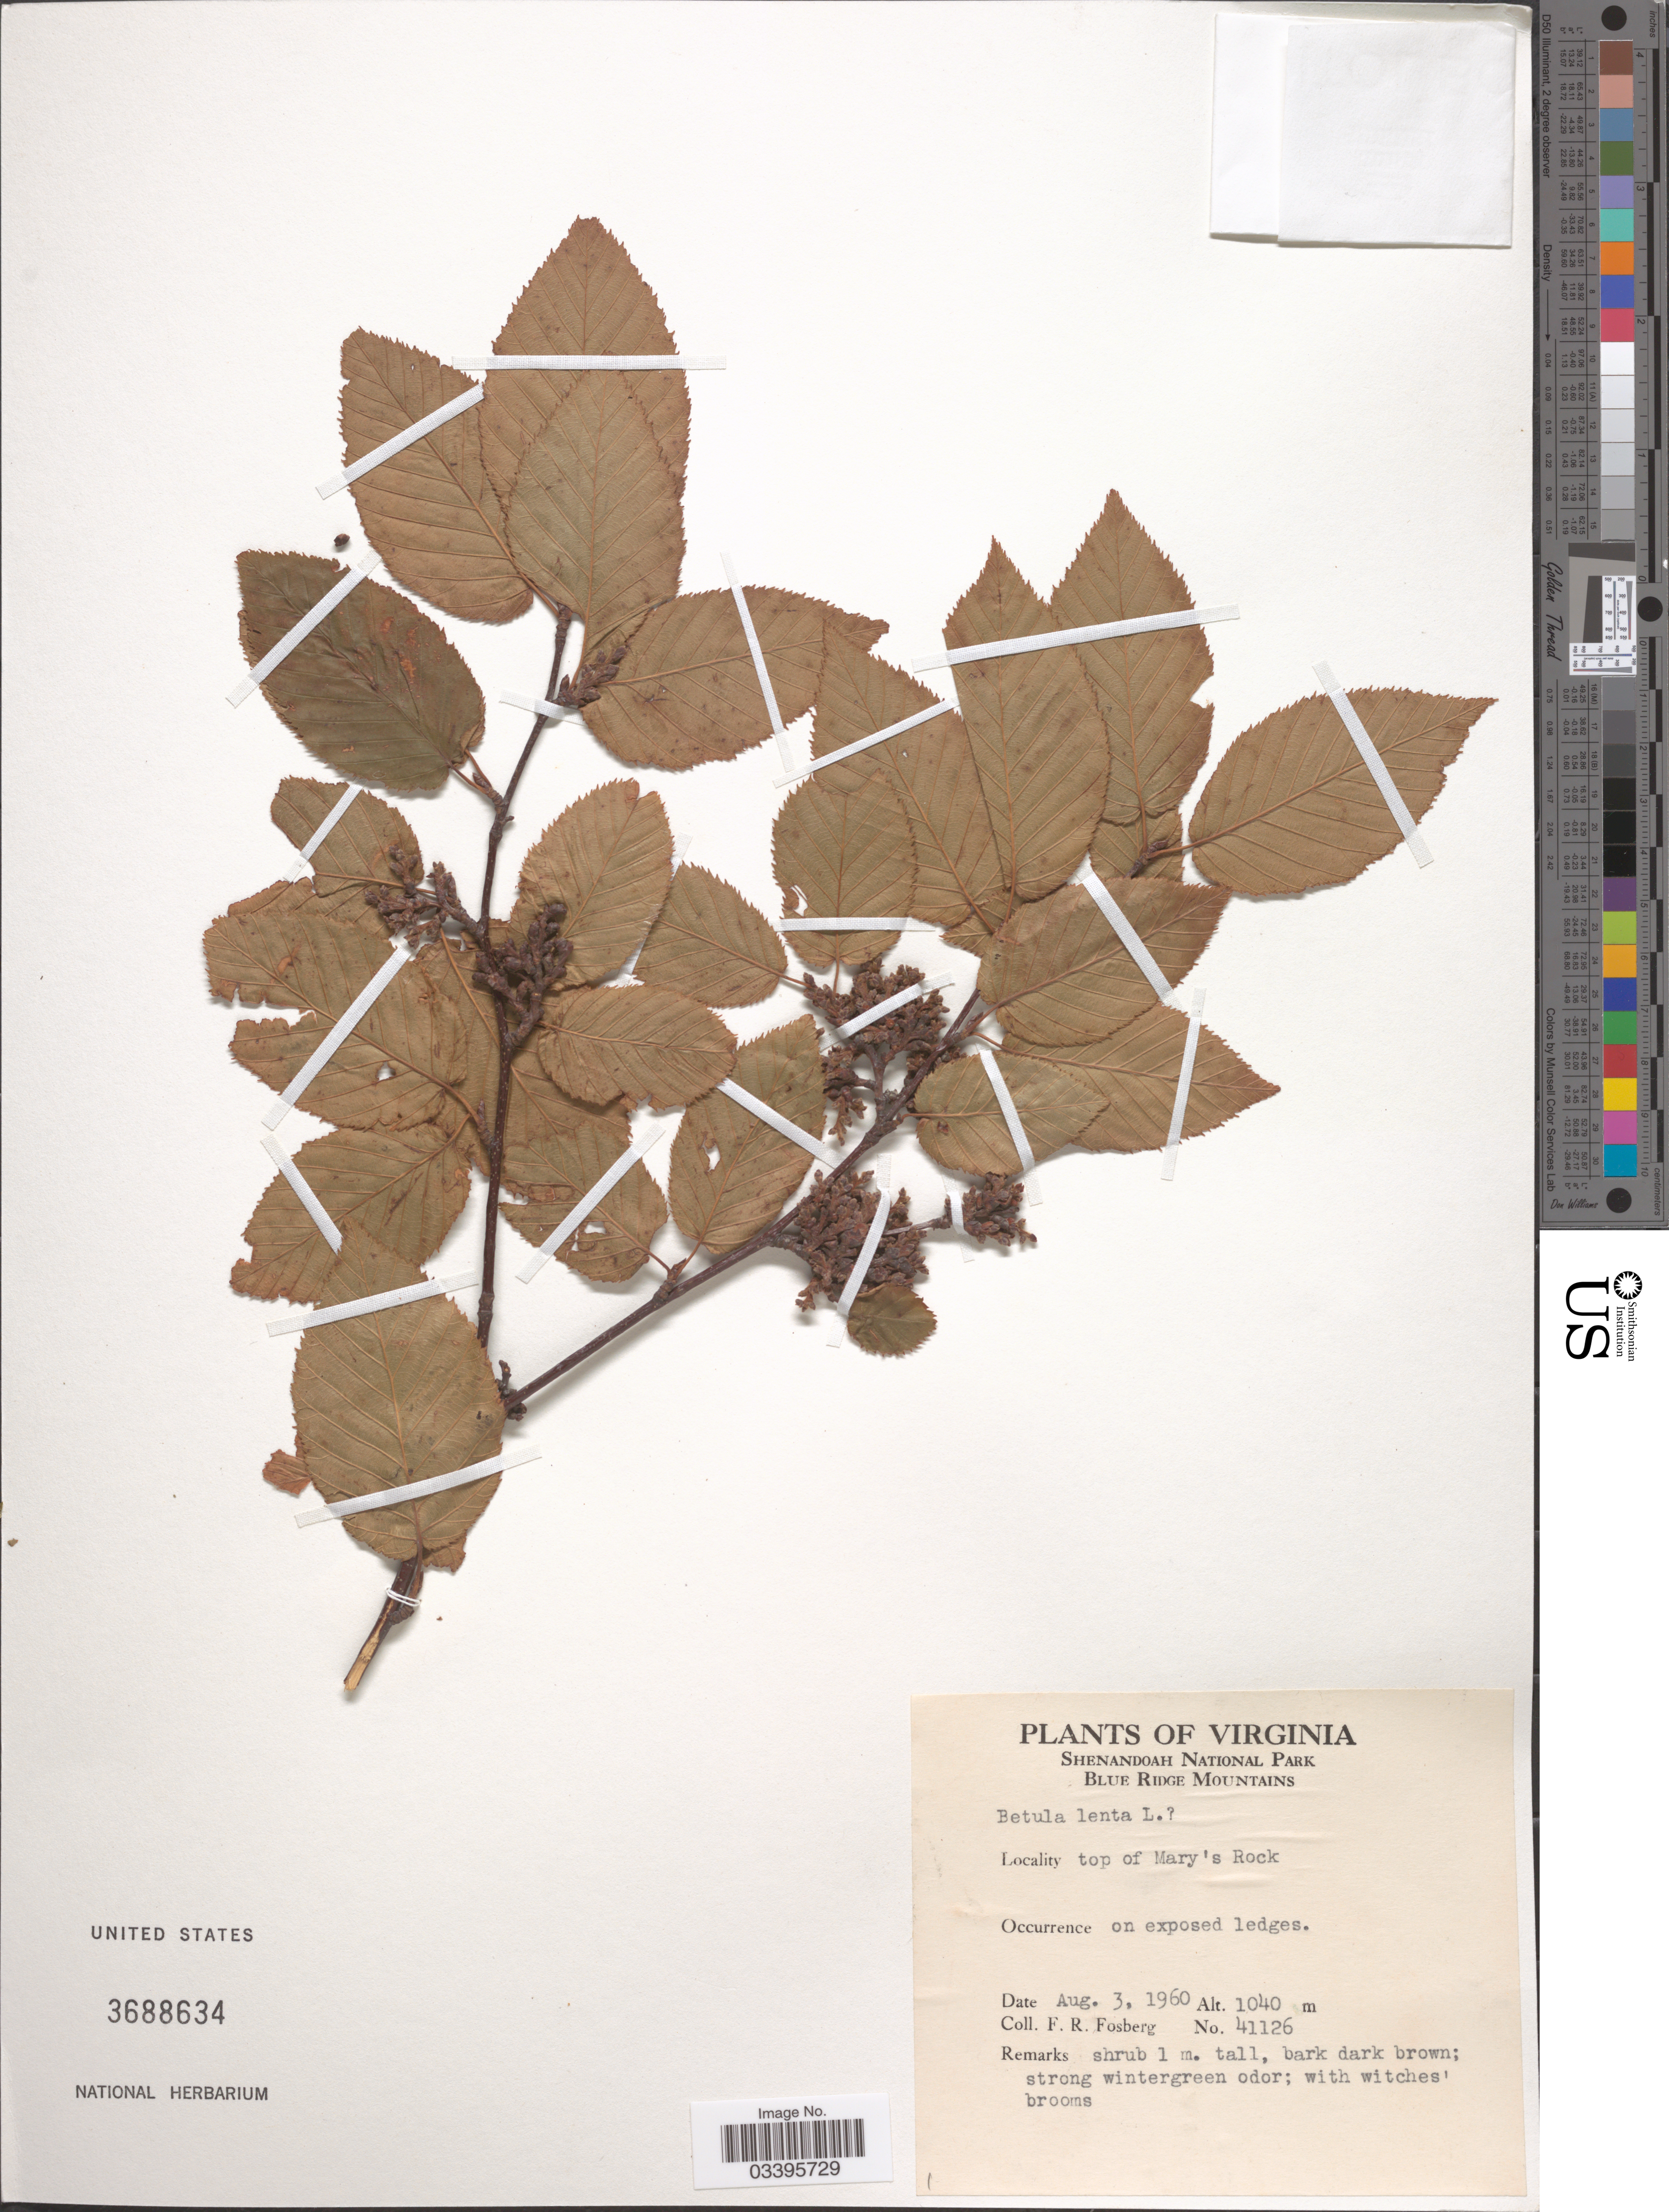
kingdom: Plantae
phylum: Tracheophyta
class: Magnoliopsida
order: Fagales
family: Betulaceae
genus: Betula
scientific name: Betula lenta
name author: L.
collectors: F. R. Fosberg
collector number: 41126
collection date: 1960-08-03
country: United States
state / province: Virginia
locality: Shenandoah National Park. Blue Ridge Mountains. Top of Mary's Rock.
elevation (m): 1040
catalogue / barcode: US 3688634